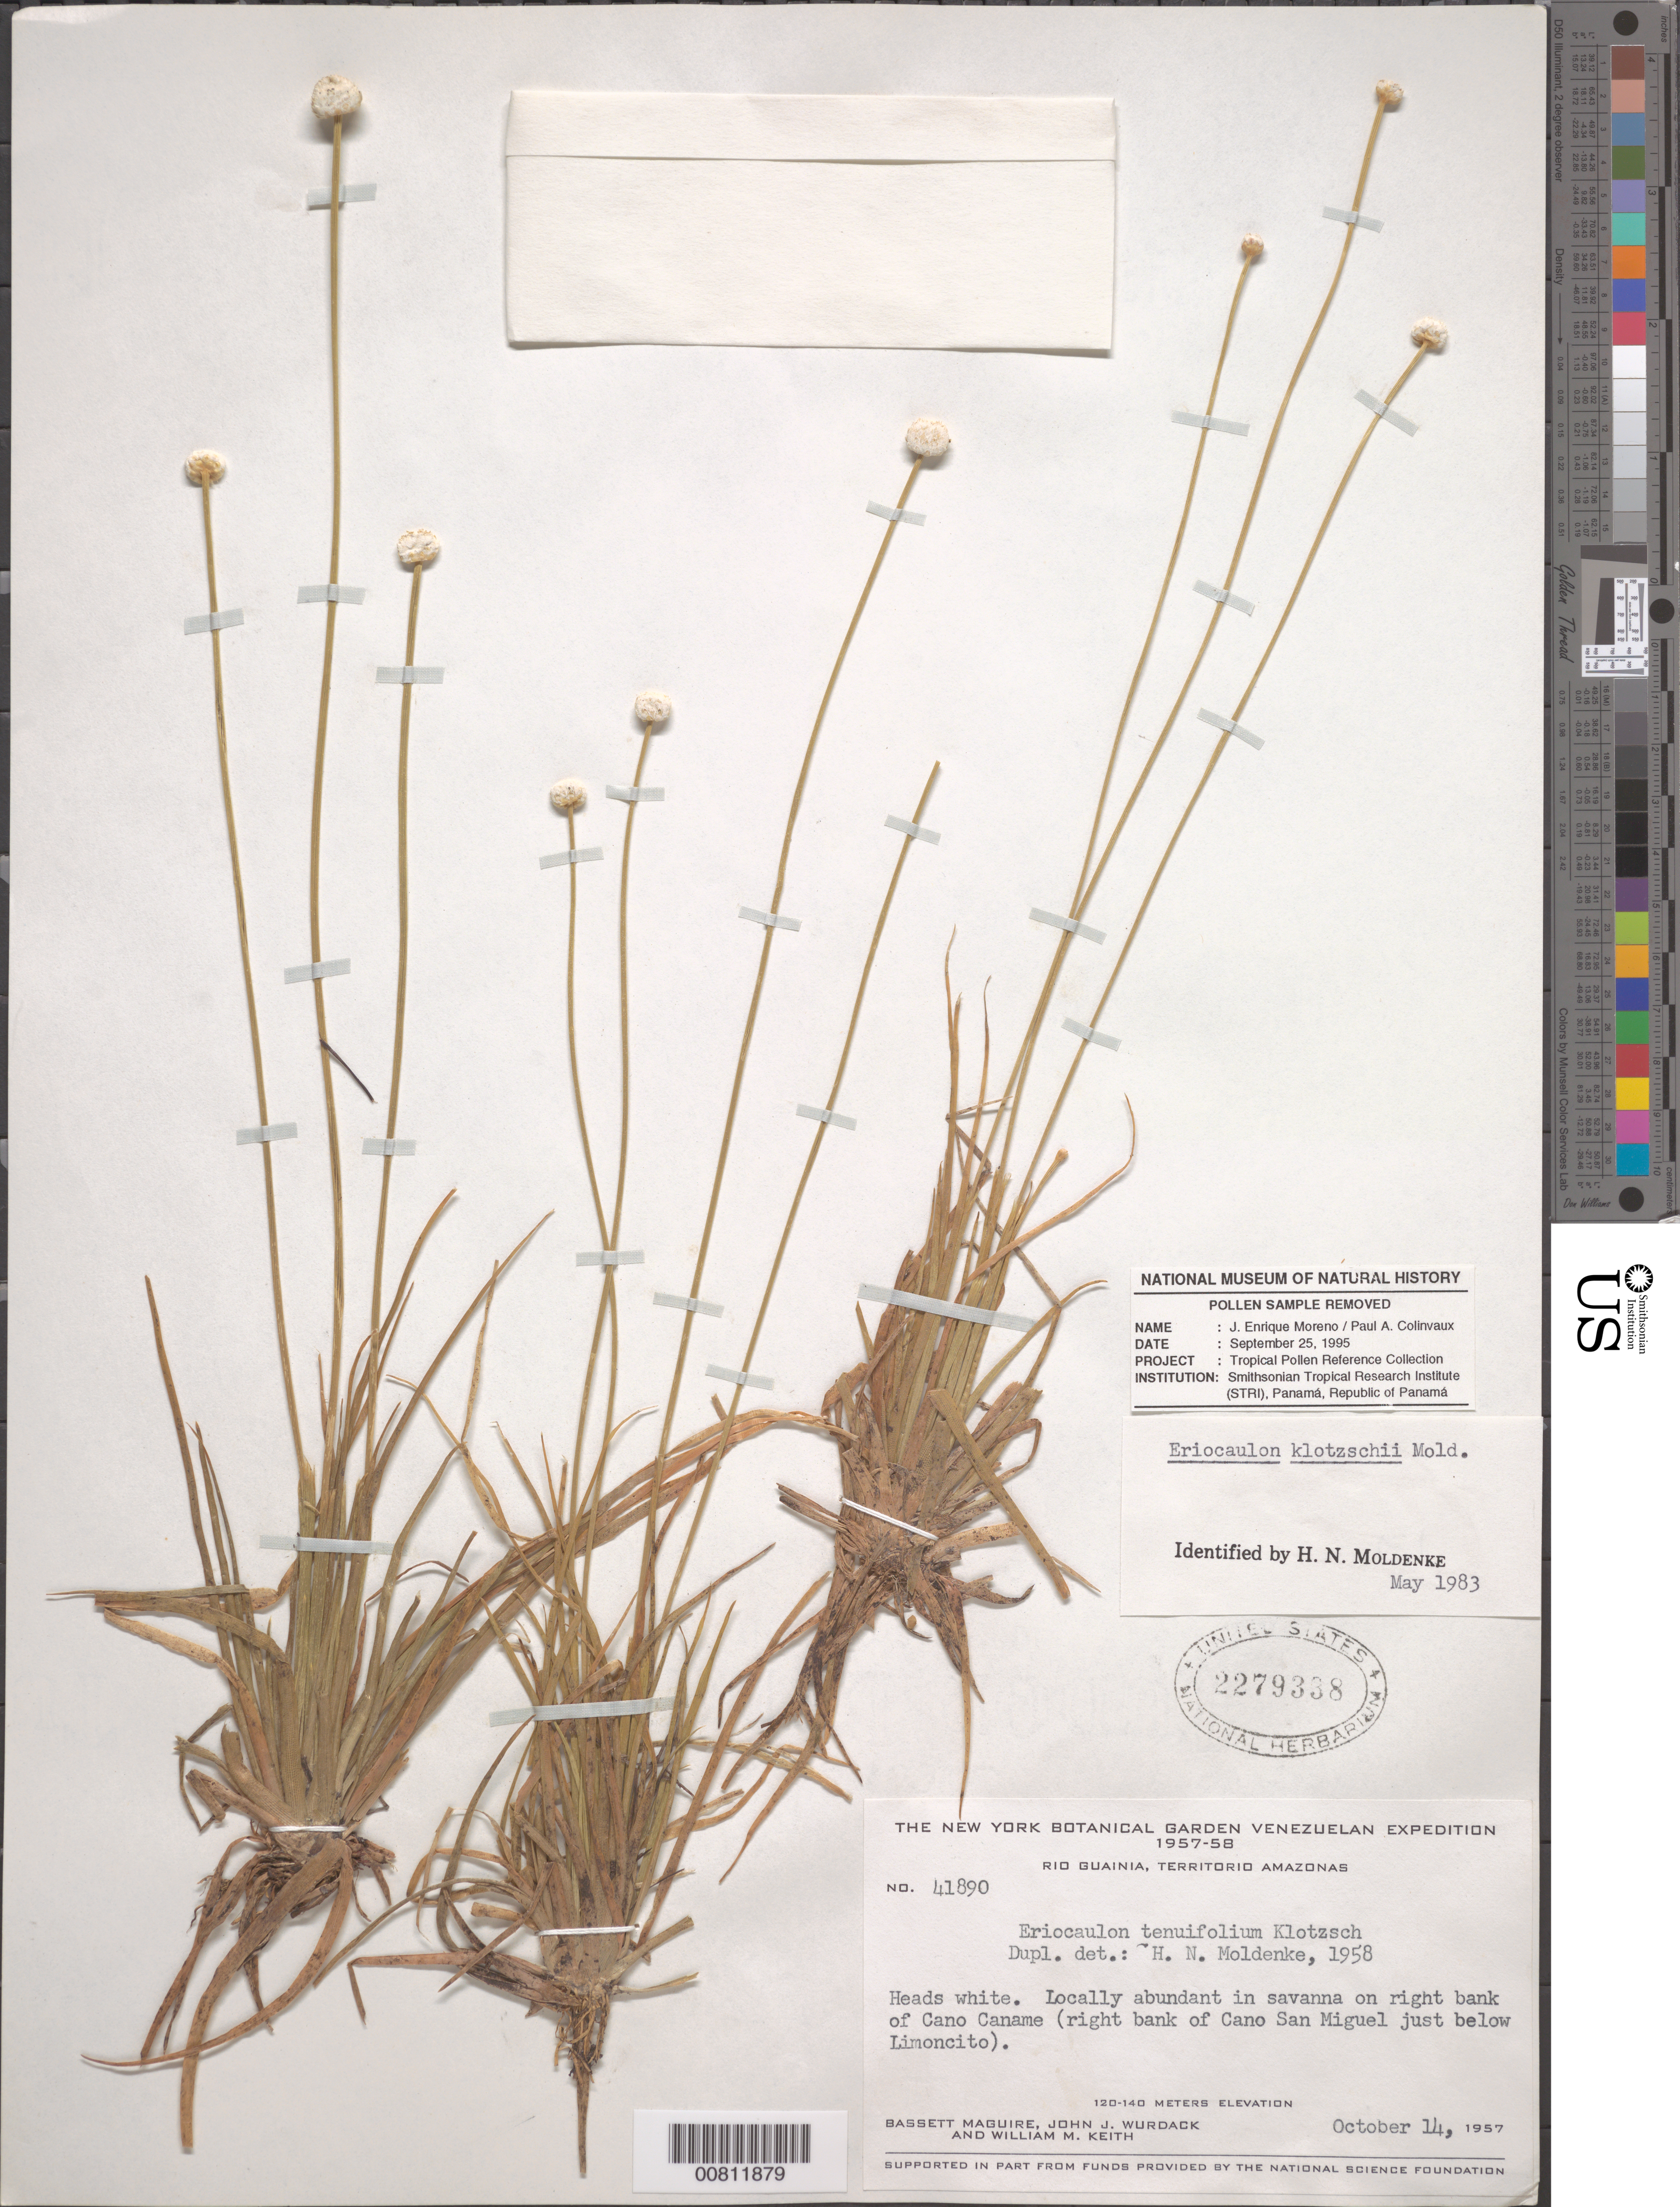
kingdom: Plantae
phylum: Tracheophyta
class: Liliopsida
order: Poales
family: Eriocaulaceae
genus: Eriocaulon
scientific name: Eriocaulon klotzschii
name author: Moldenke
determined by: Moldenke, H. N.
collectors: B. Maguire, J. J. Wurdack & W. Keith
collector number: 41890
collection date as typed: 14-Oct-57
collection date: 1957-10-14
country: Venezuela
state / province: Amazonas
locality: Río Guainía, Caño Caname, right bank of Caño San Miguel, below Limoncito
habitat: Savanna on right bank of caño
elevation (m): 120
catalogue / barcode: US 2279338